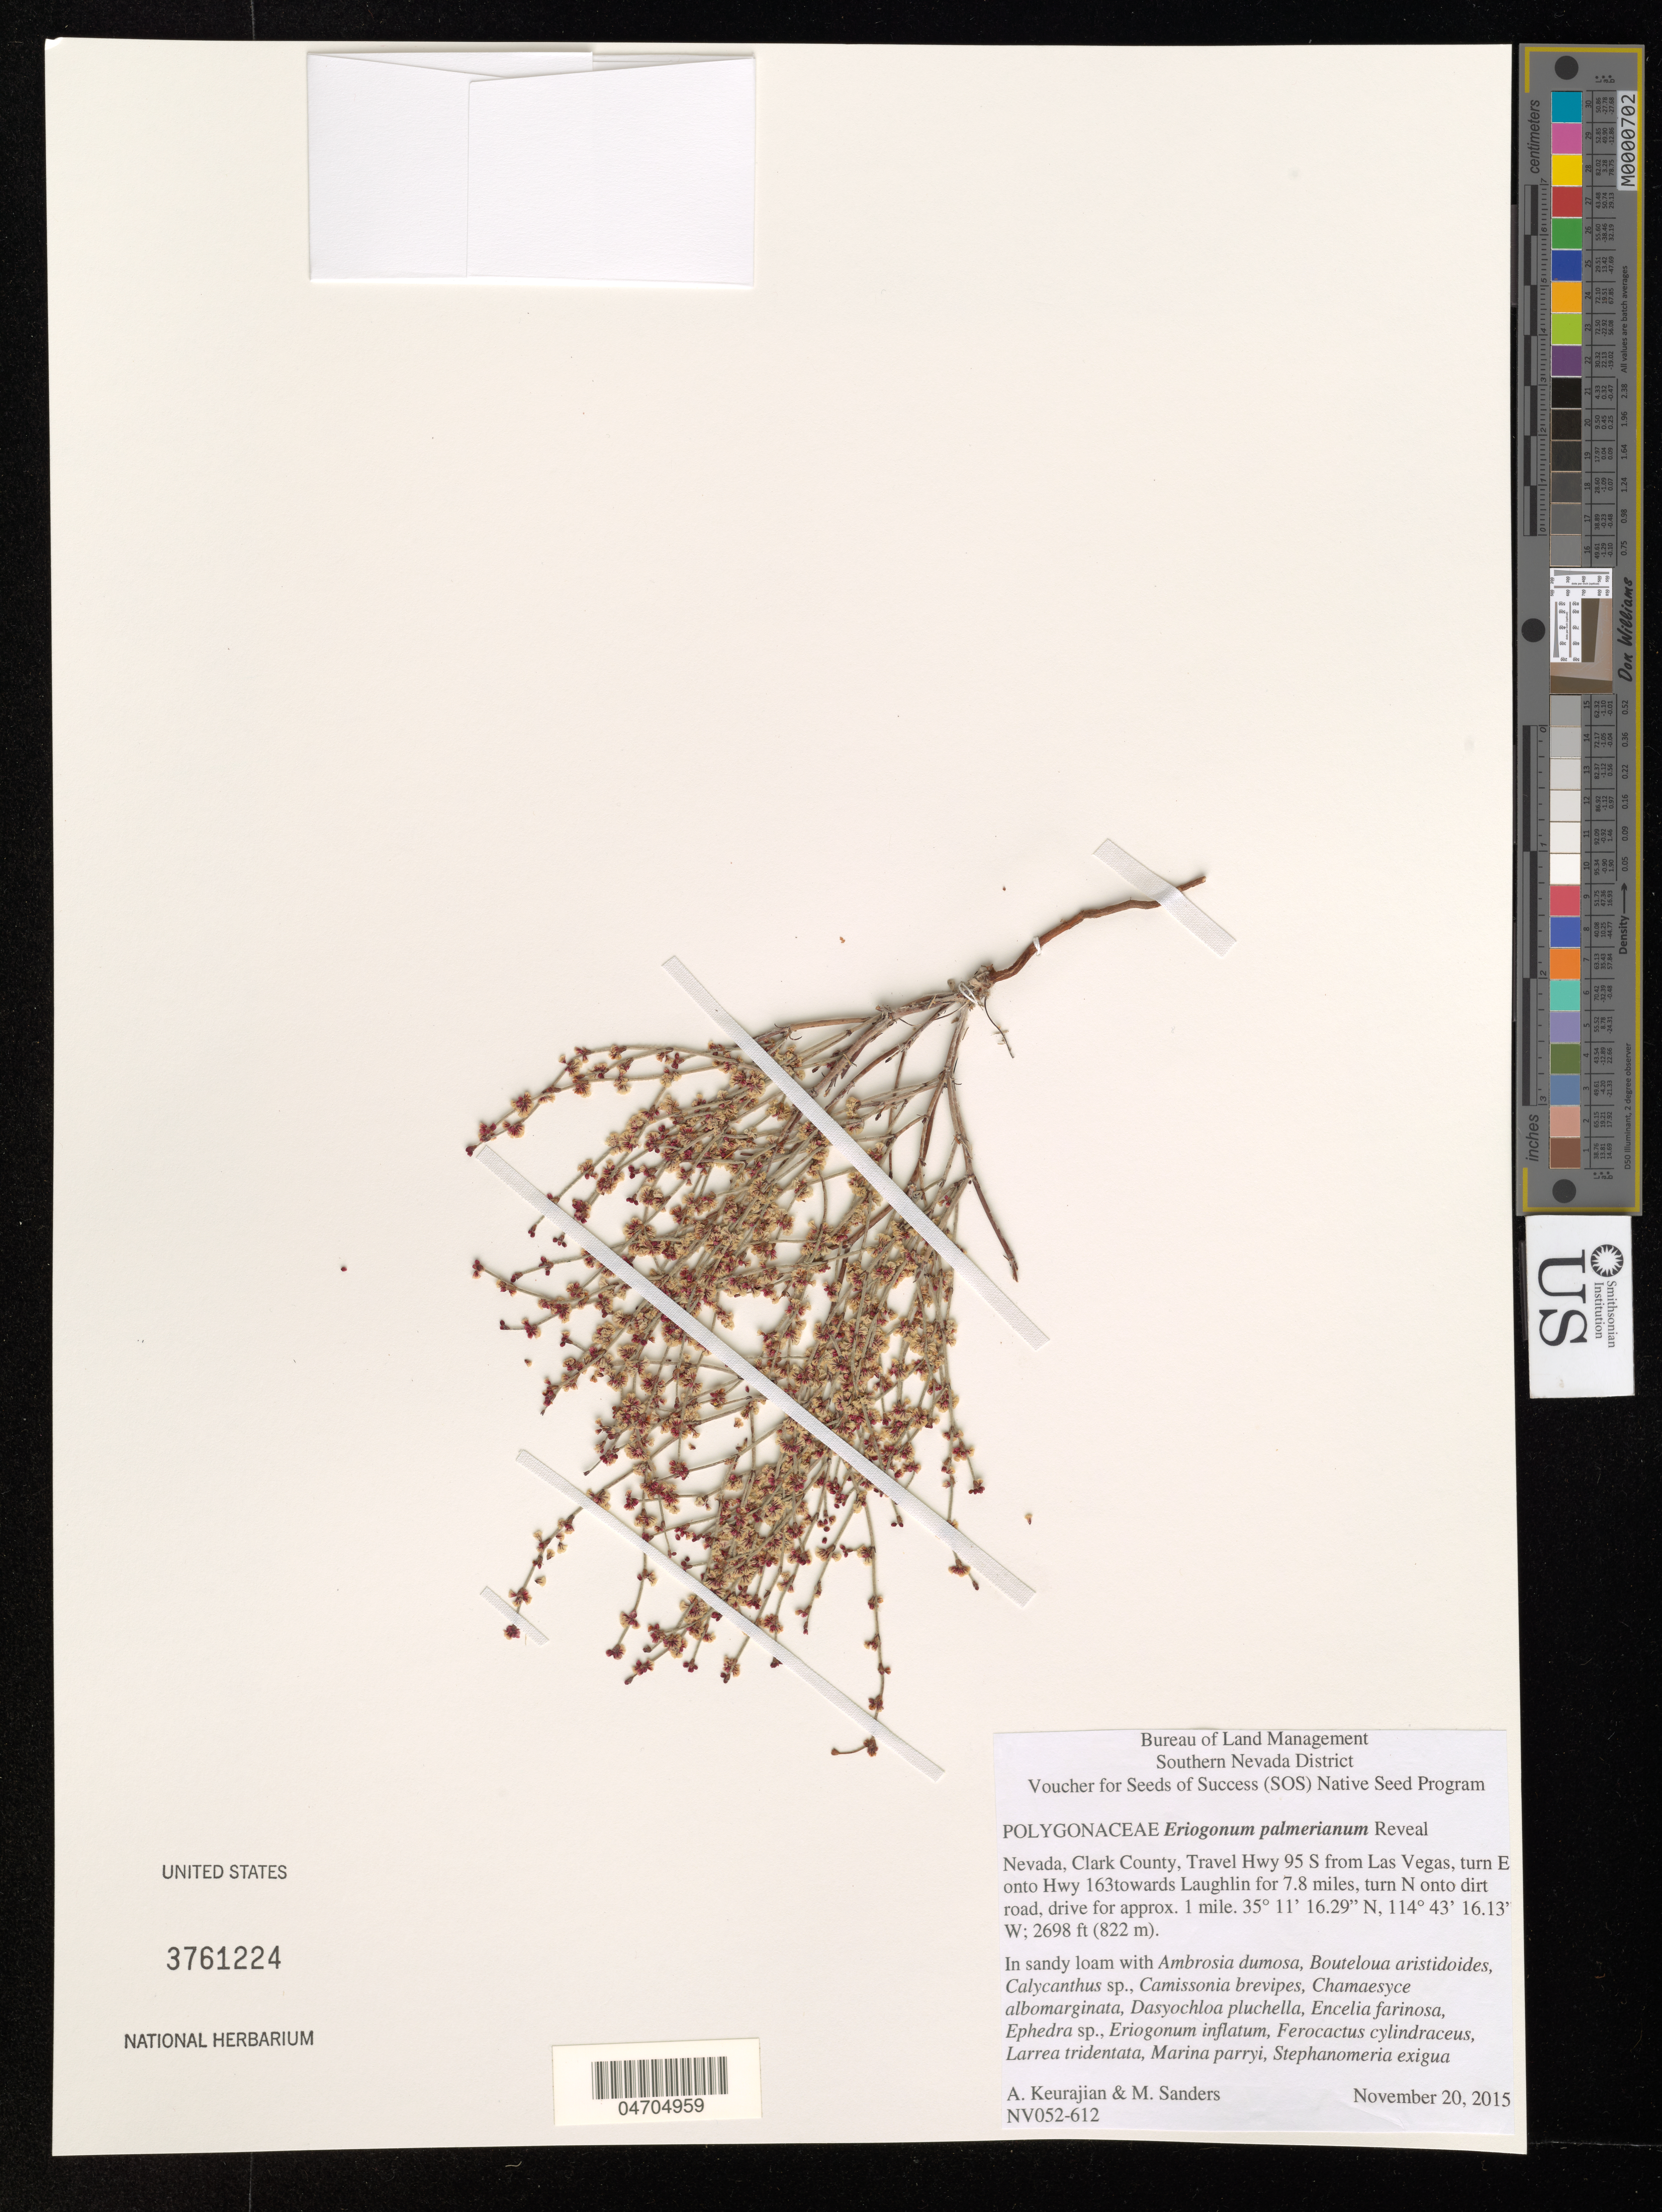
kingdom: Plantae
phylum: Tracheophyta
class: Magnoliopsida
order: Caryophyllales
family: Polygonaceae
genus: Eriogonum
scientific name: Eriogonum palmerianum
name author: Reveal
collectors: A. Keurajian & M. Sanders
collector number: NV052-612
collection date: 2015-11-20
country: United States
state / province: Nevada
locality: Southern Nevada District. Clark County, Travel Hwy 95 S from Las Vegas, turn E onto Hwy 163 towards Laughlin for 7.8 miles, turn N onto dirt road, drive for approx. 1 mile.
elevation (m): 822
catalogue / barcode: US 3761224